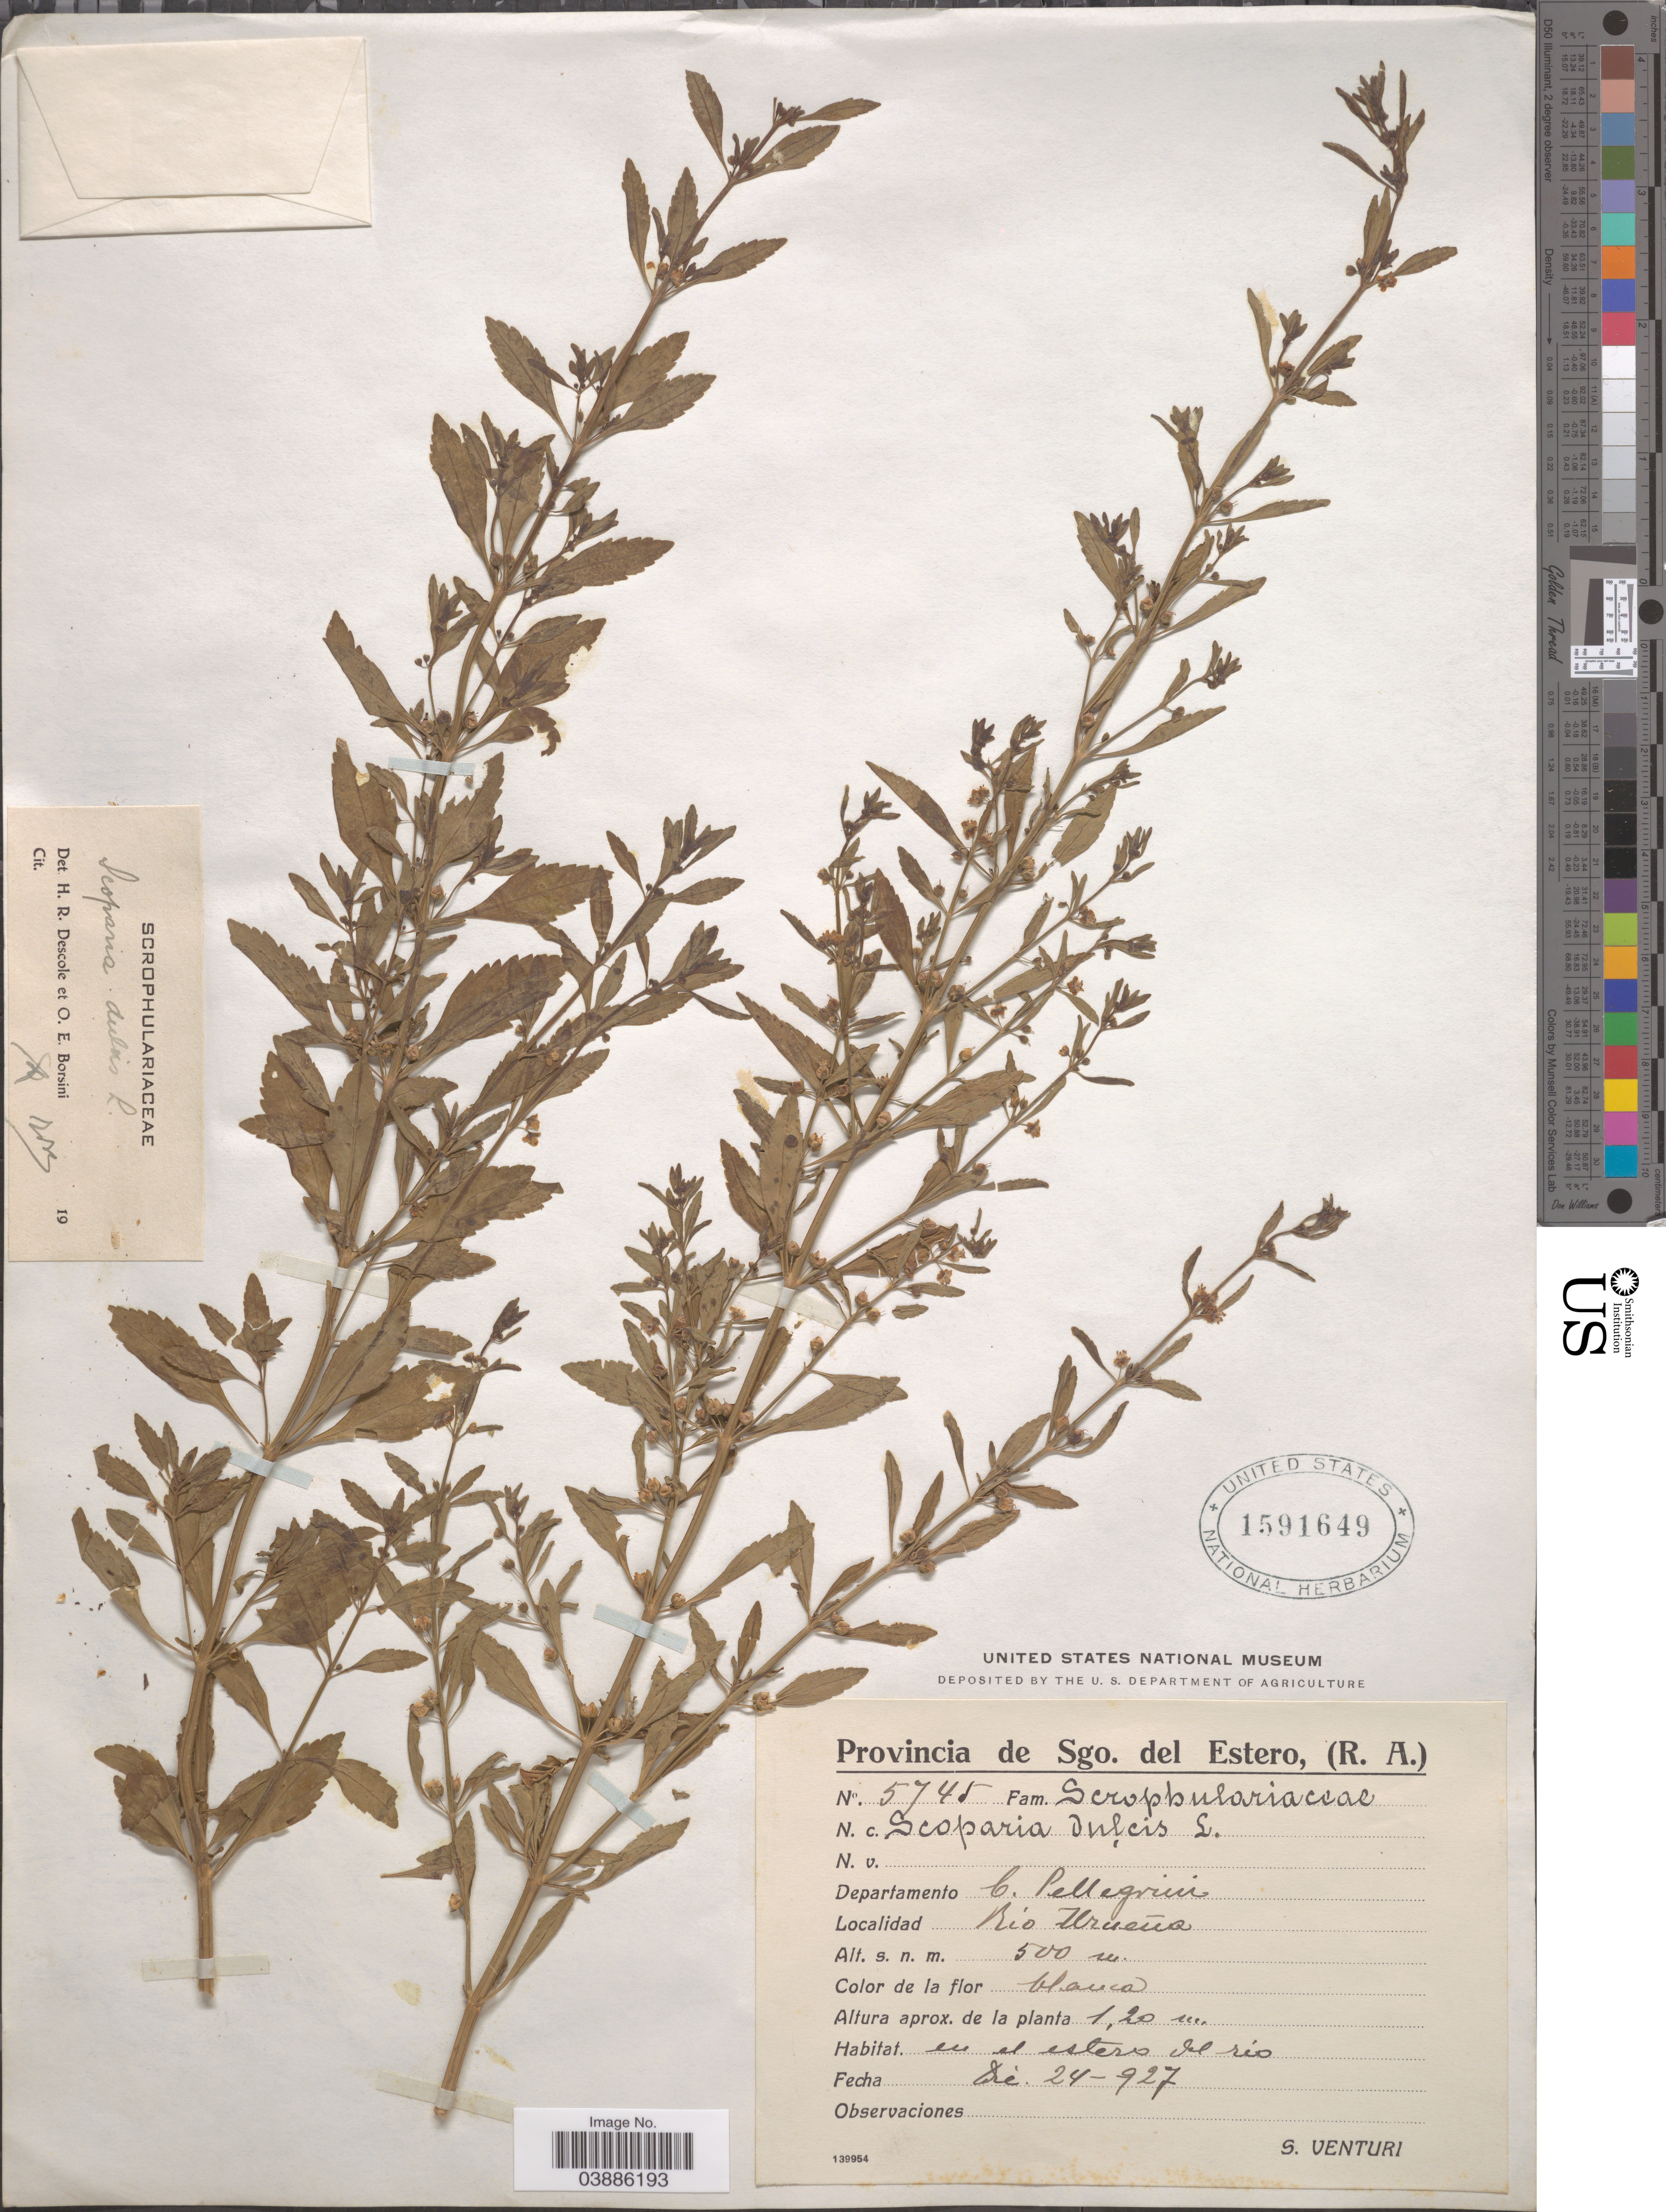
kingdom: Plantae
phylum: Tracheophyta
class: Magnoliopsida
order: Lamiales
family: Plantaginaceae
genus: Scoparia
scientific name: Scoparia dulcis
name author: L.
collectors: S. Venturi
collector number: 5745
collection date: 1927-12-24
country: Argentina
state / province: Santiago del Estero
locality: Provincia de Sgo. del Estero. Departamento C. Pellegrini. Rio Uruena.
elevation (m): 500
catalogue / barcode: US 1591649